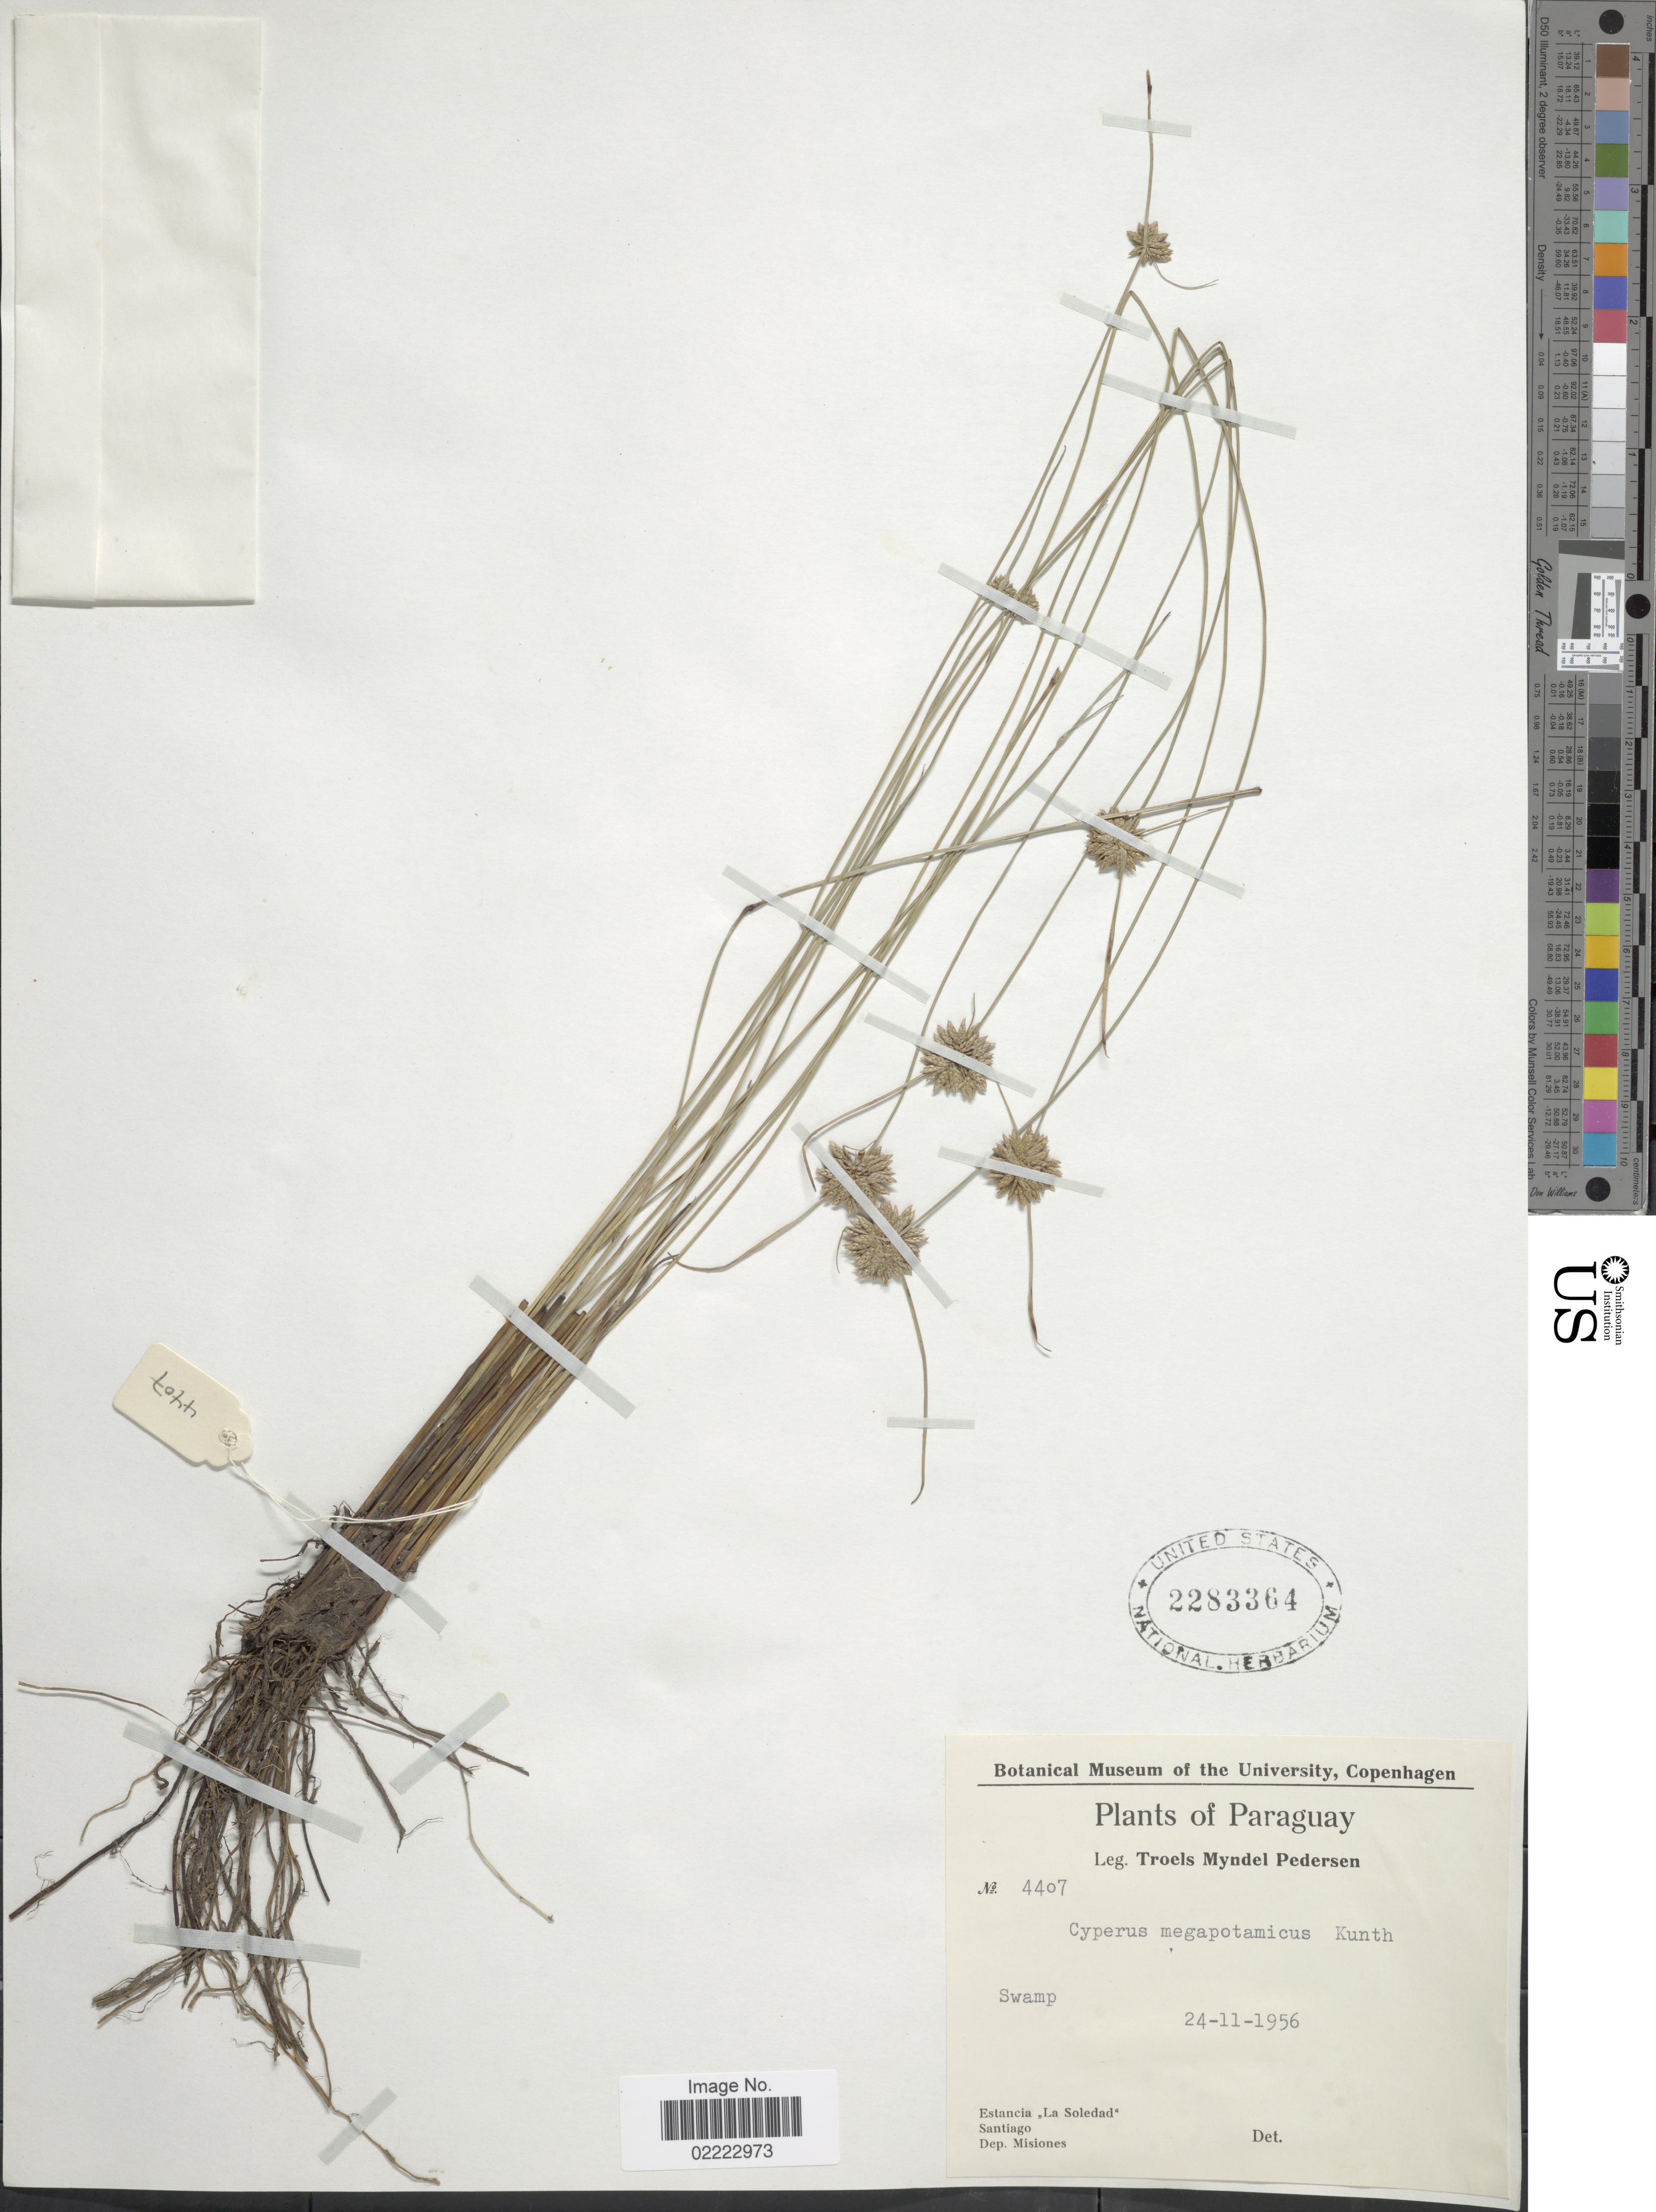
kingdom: Plantae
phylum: Tracheophyta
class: Liliopsida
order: Poales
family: Cyperaceae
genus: Cyperus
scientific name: Cyperus megapotamicus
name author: (A. Dietr.) Kunth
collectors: T. Pederson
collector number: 4407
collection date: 1956-11-24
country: Paraguay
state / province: Misiones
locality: Estancia "La Soledad". Santiago. Dep. Santiago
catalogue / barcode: US 2283364